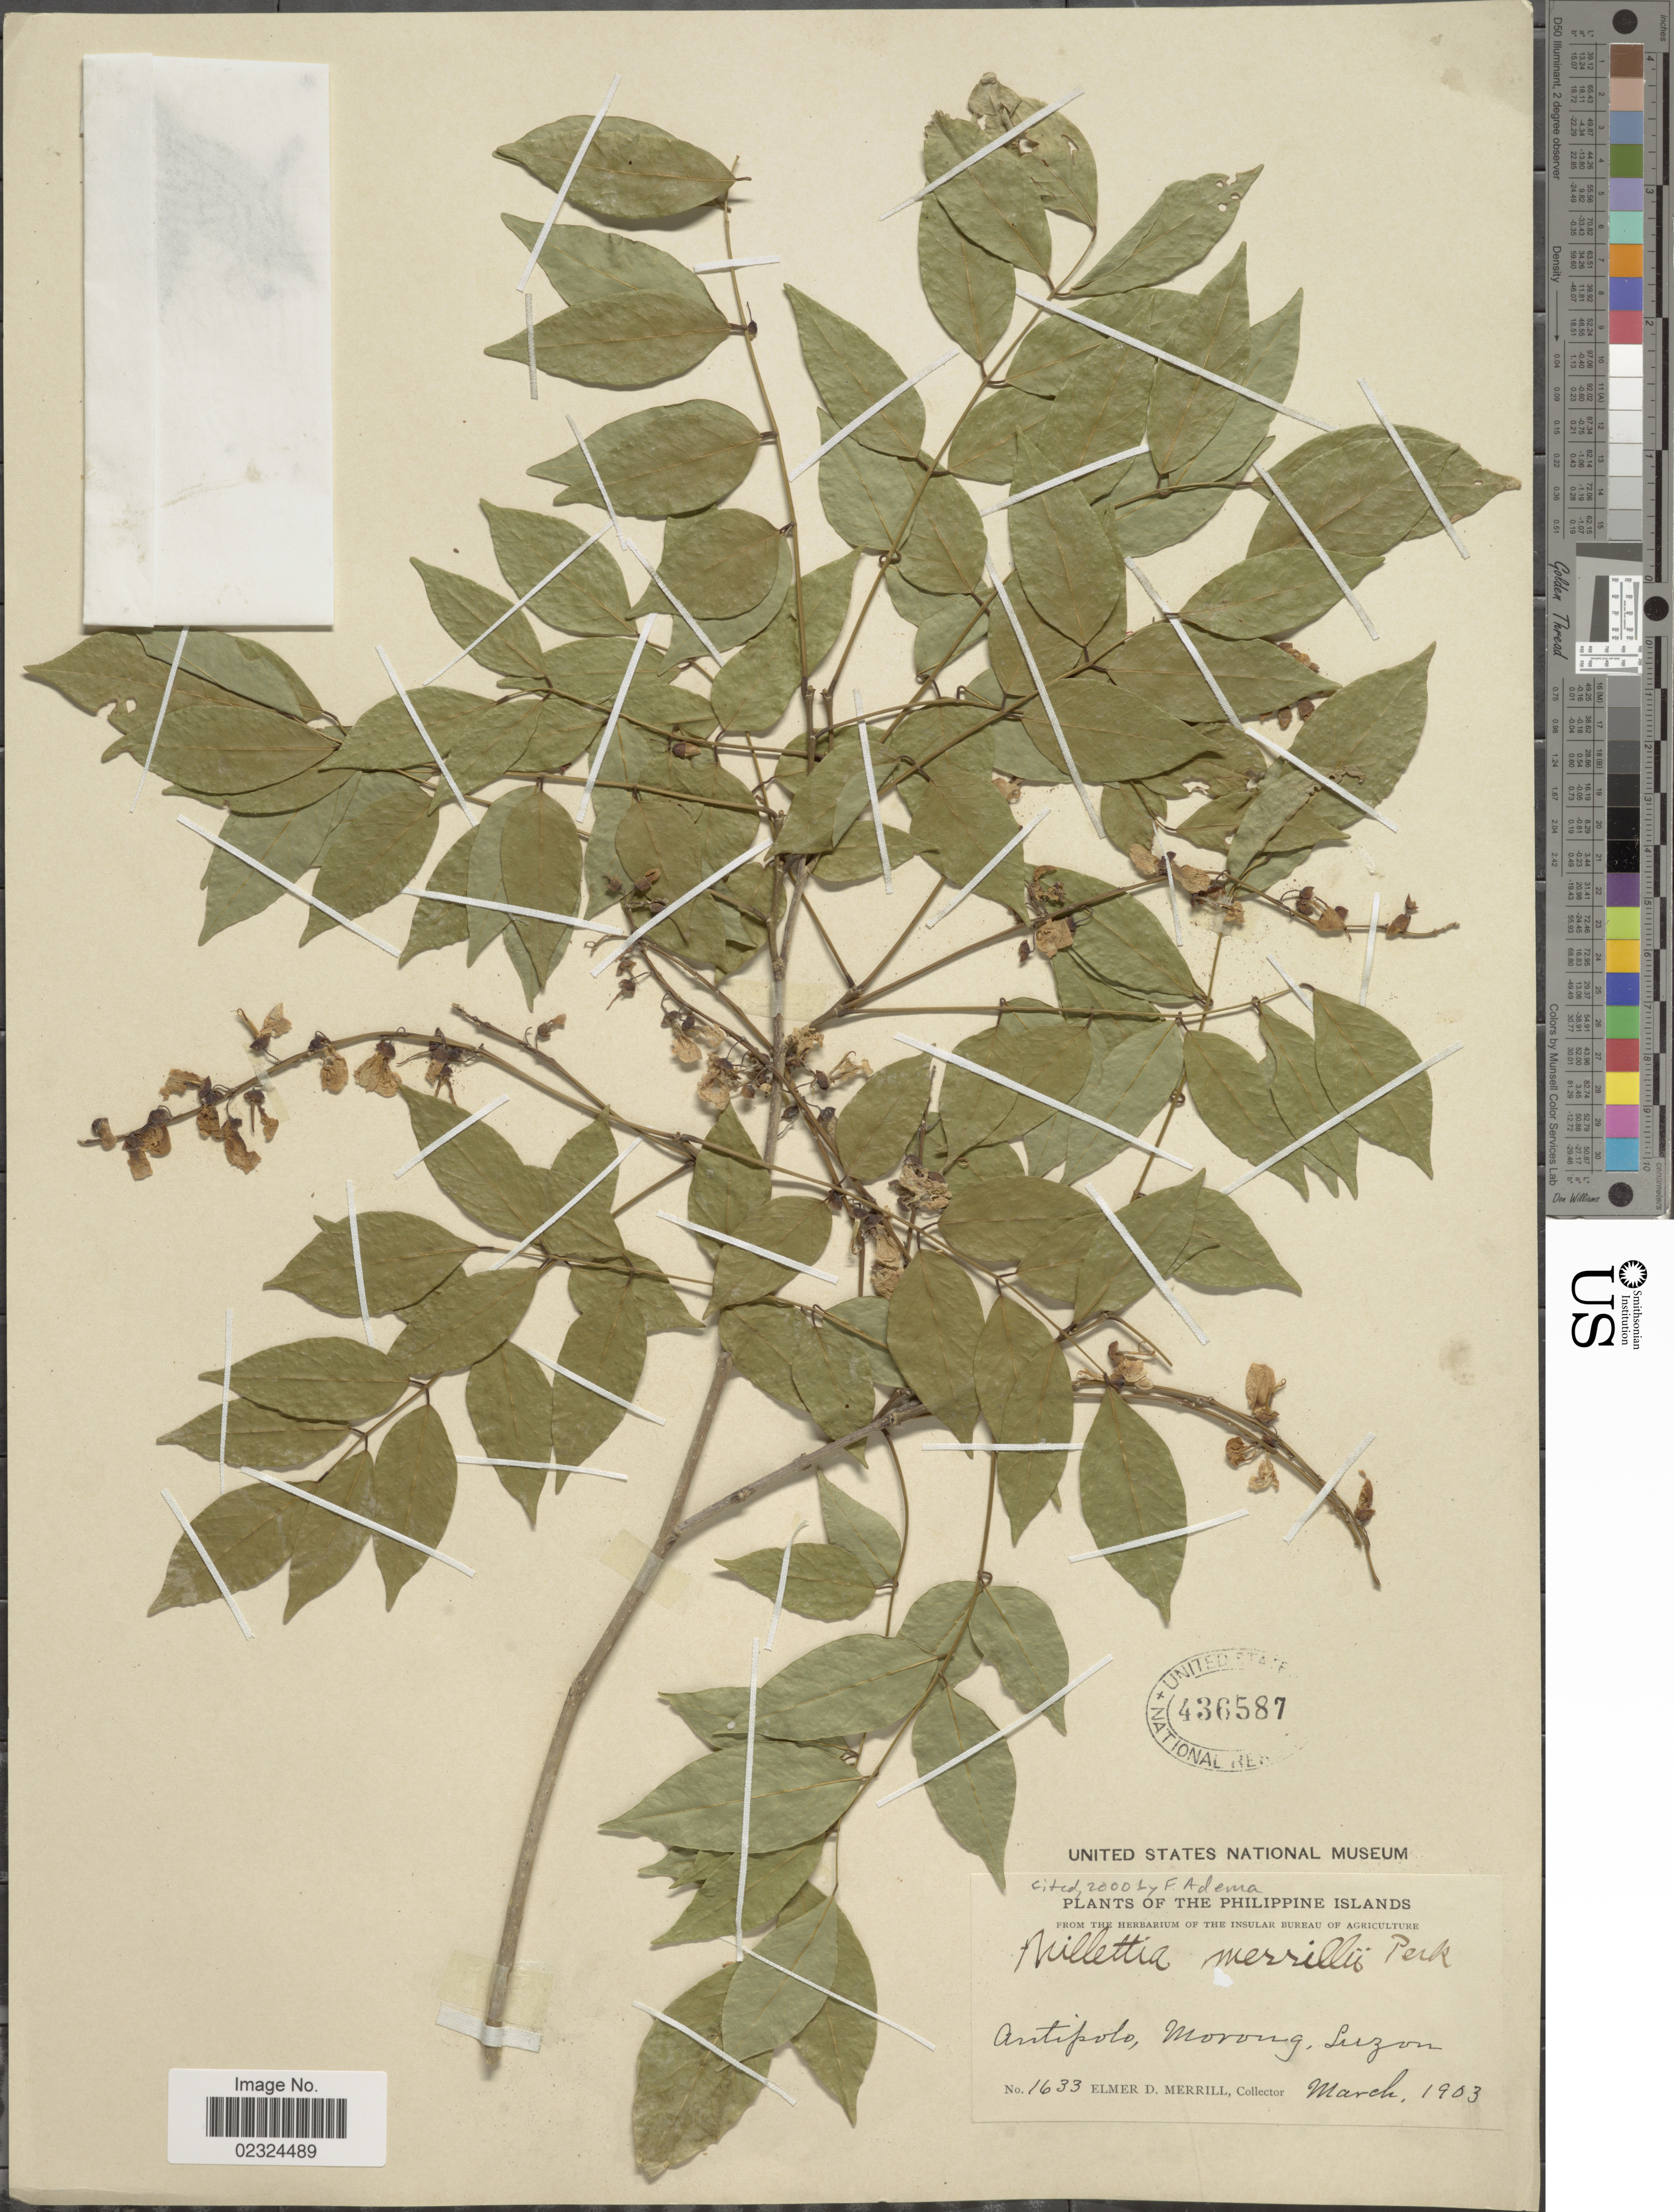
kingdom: Plantae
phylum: Tracheophyta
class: Magnoliopsida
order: Fabales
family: Fabaceae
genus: Millettia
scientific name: Millettia merrillii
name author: Perkins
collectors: E. D. Merrill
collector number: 1633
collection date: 1903-03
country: Philippines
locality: Philippine Islands. Antipolo, Morong, Luzon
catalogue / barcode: US 436587